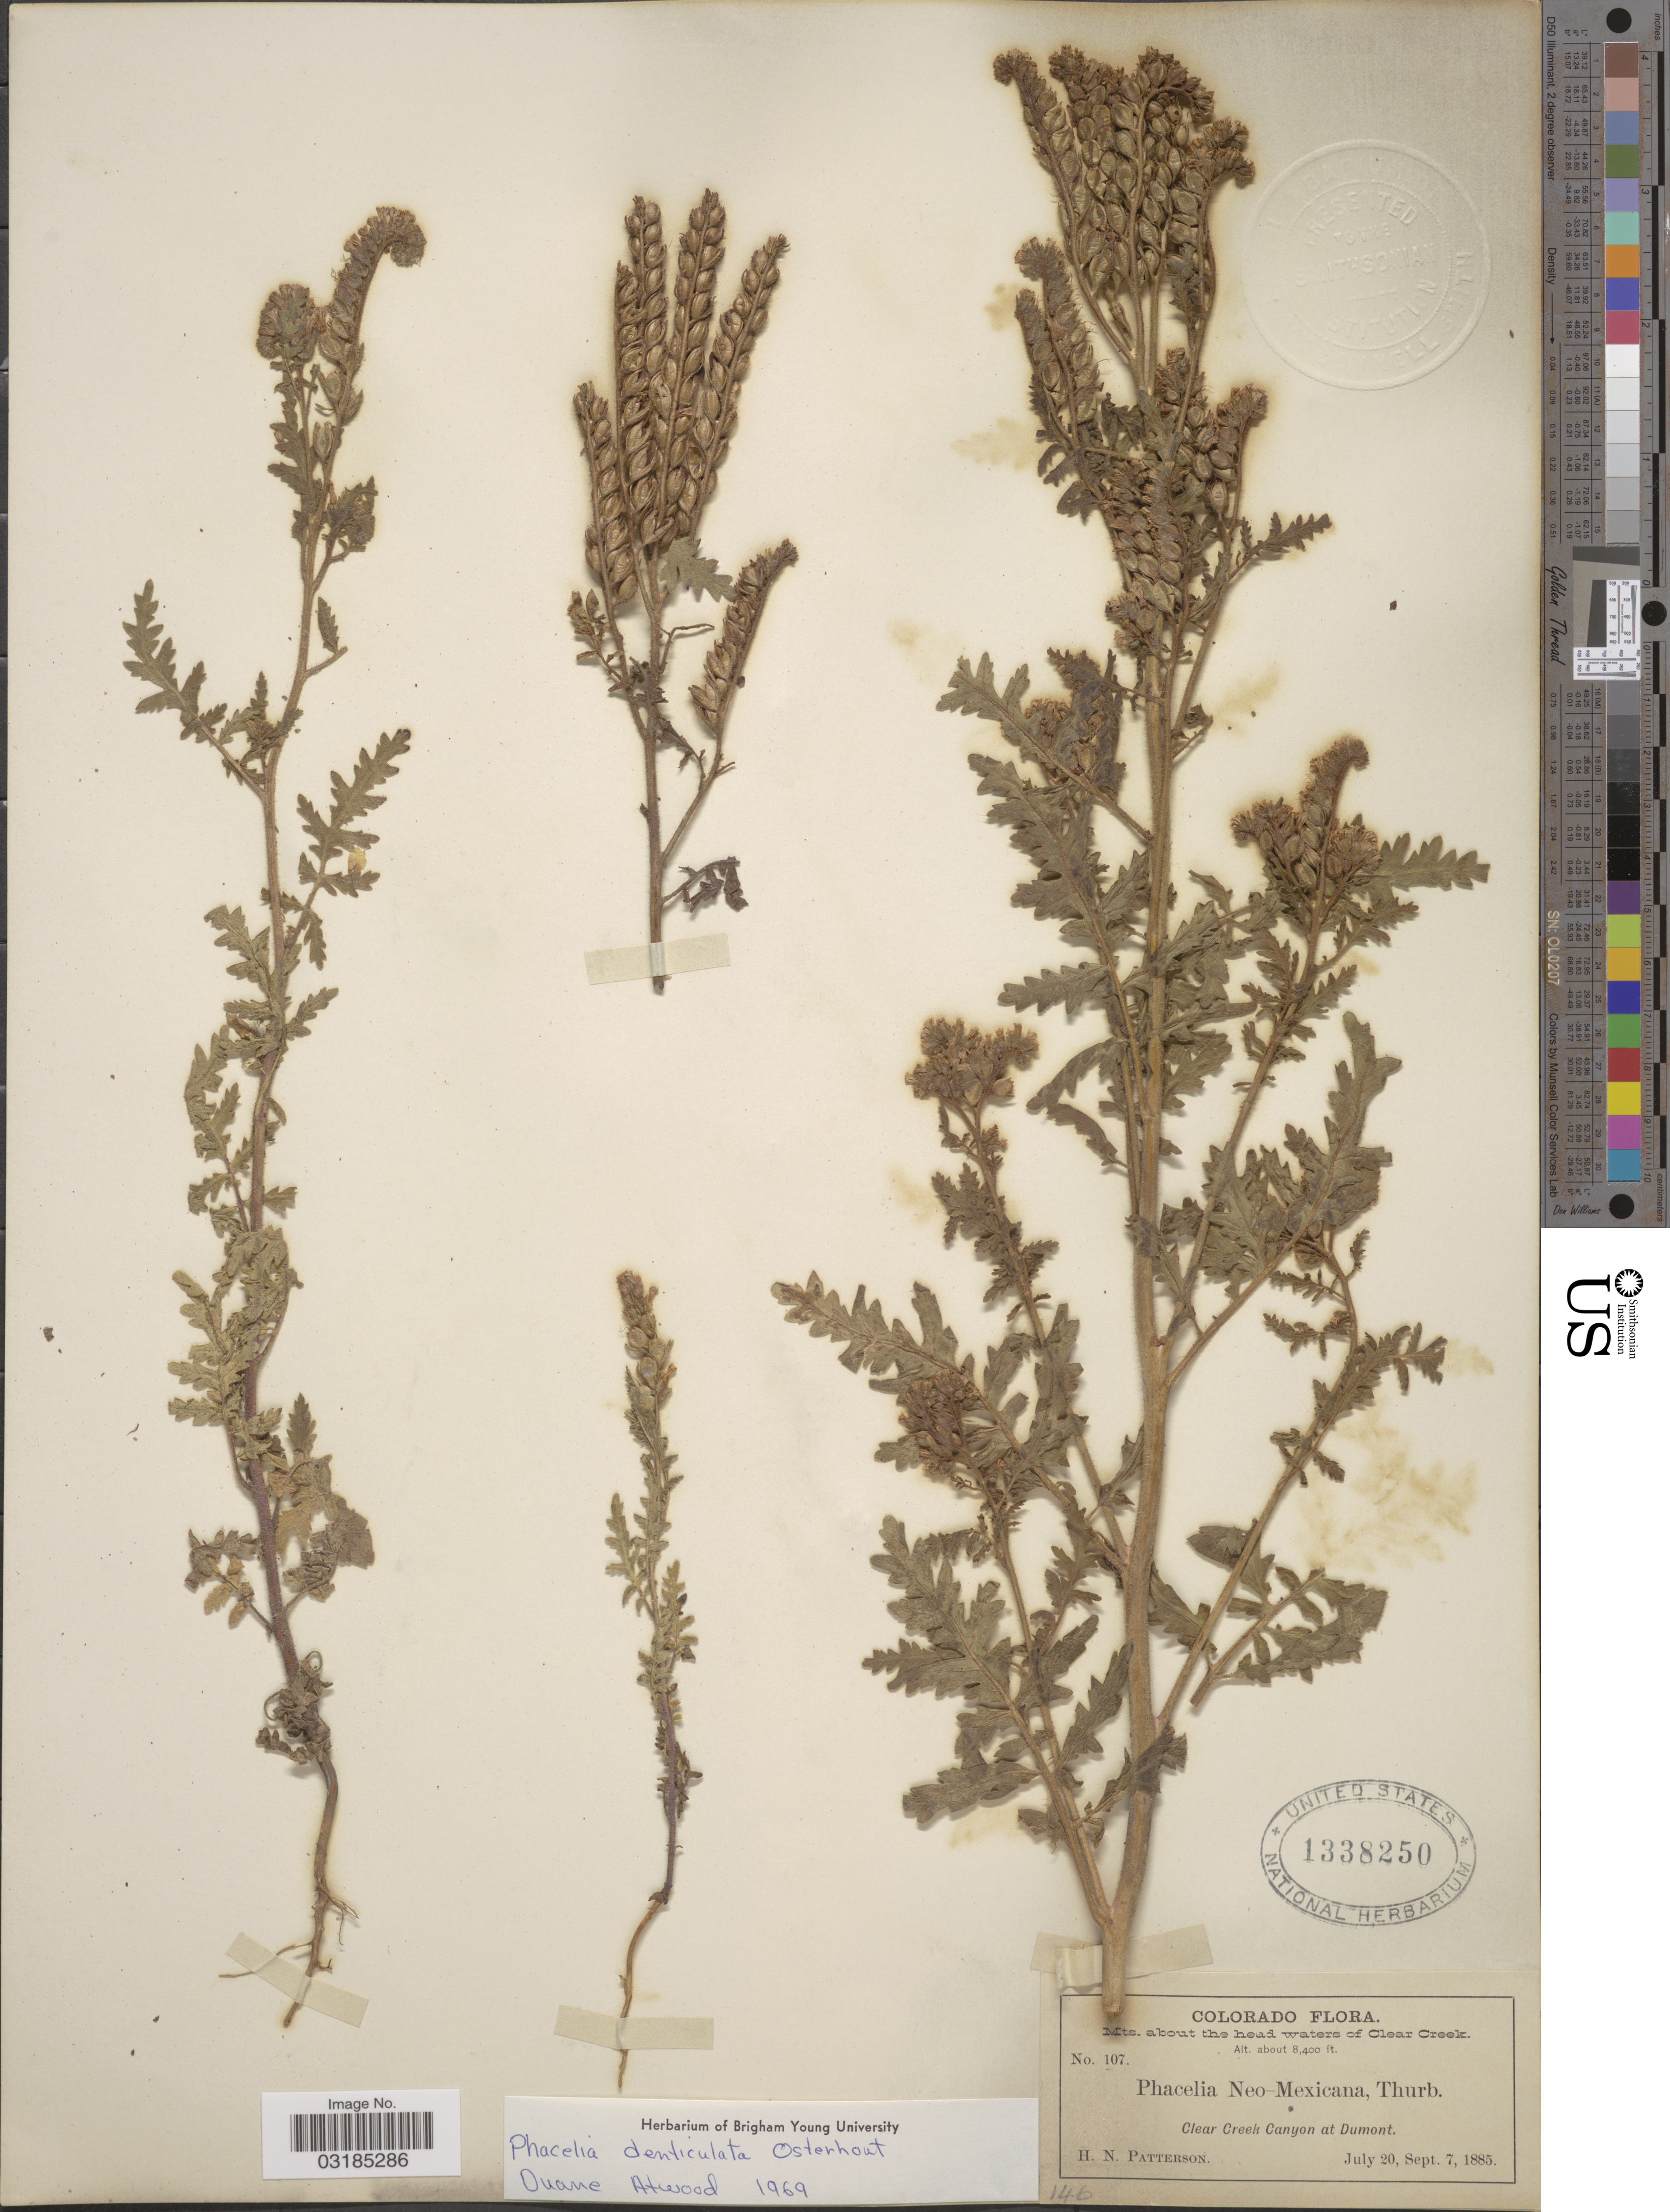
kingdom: Plantae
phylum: Tracheophyta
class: Magnoliopsida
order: Boraginales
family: Hydrophyllaceae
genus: Phacelia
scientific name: Phacelia denticulata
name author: Osterh.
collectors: H. N. Patterson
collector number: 107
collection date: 1885-07-20/1885-09-07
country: United States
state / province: Colorado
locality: Mts. about the head of waters of Clear Creek. Clear Creek Canyon at Dumont.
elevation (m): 2560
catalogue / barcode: US 1338250